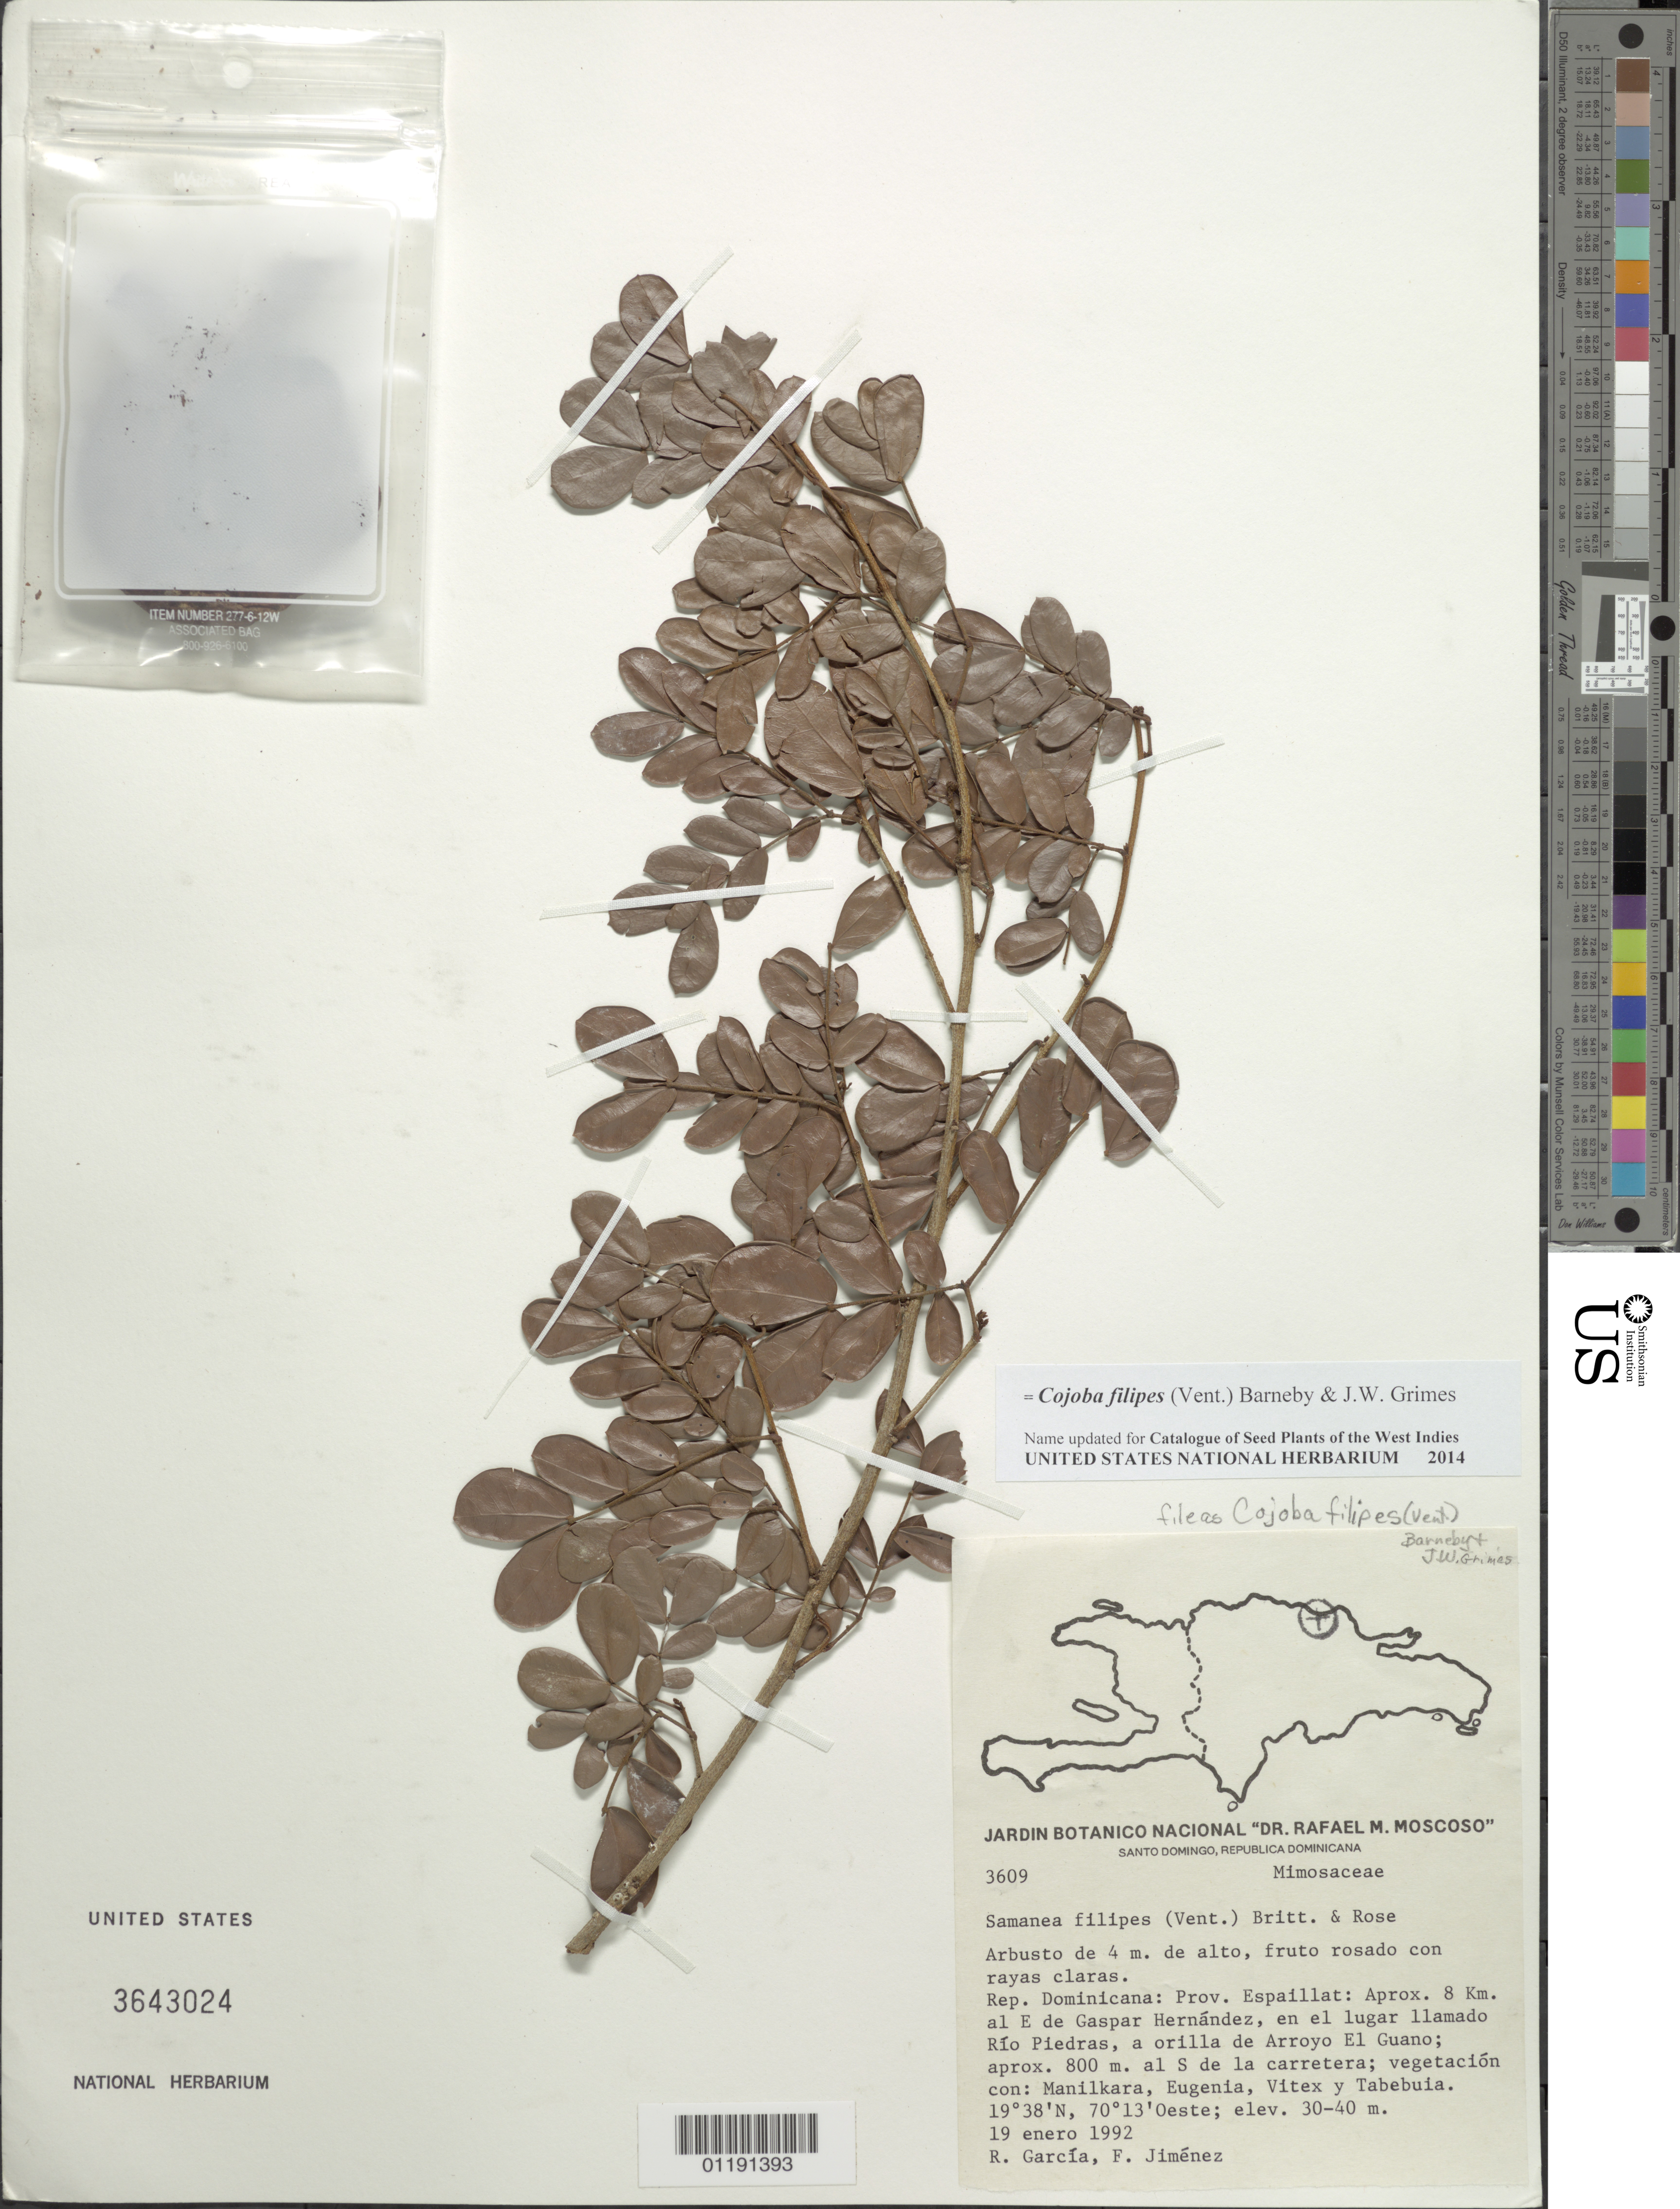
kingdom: Plantae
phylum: Tracheophyta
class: Magnoliopsida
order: Fabales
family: Fabaceae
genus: Cojoba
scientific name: Cojoba filipes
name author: (Vent.) Barneby & J.W. Grimes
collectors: R. G. García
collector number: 3609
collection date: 1992-01-19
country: Dominican Republic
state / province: Espaillat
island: Hispaniola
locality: Approx. 8 km. E of Gaspar Hernández , in the place called Río Piedras, on the banks of Arroyo El Guano.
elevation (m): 30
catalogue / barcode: US 3643024